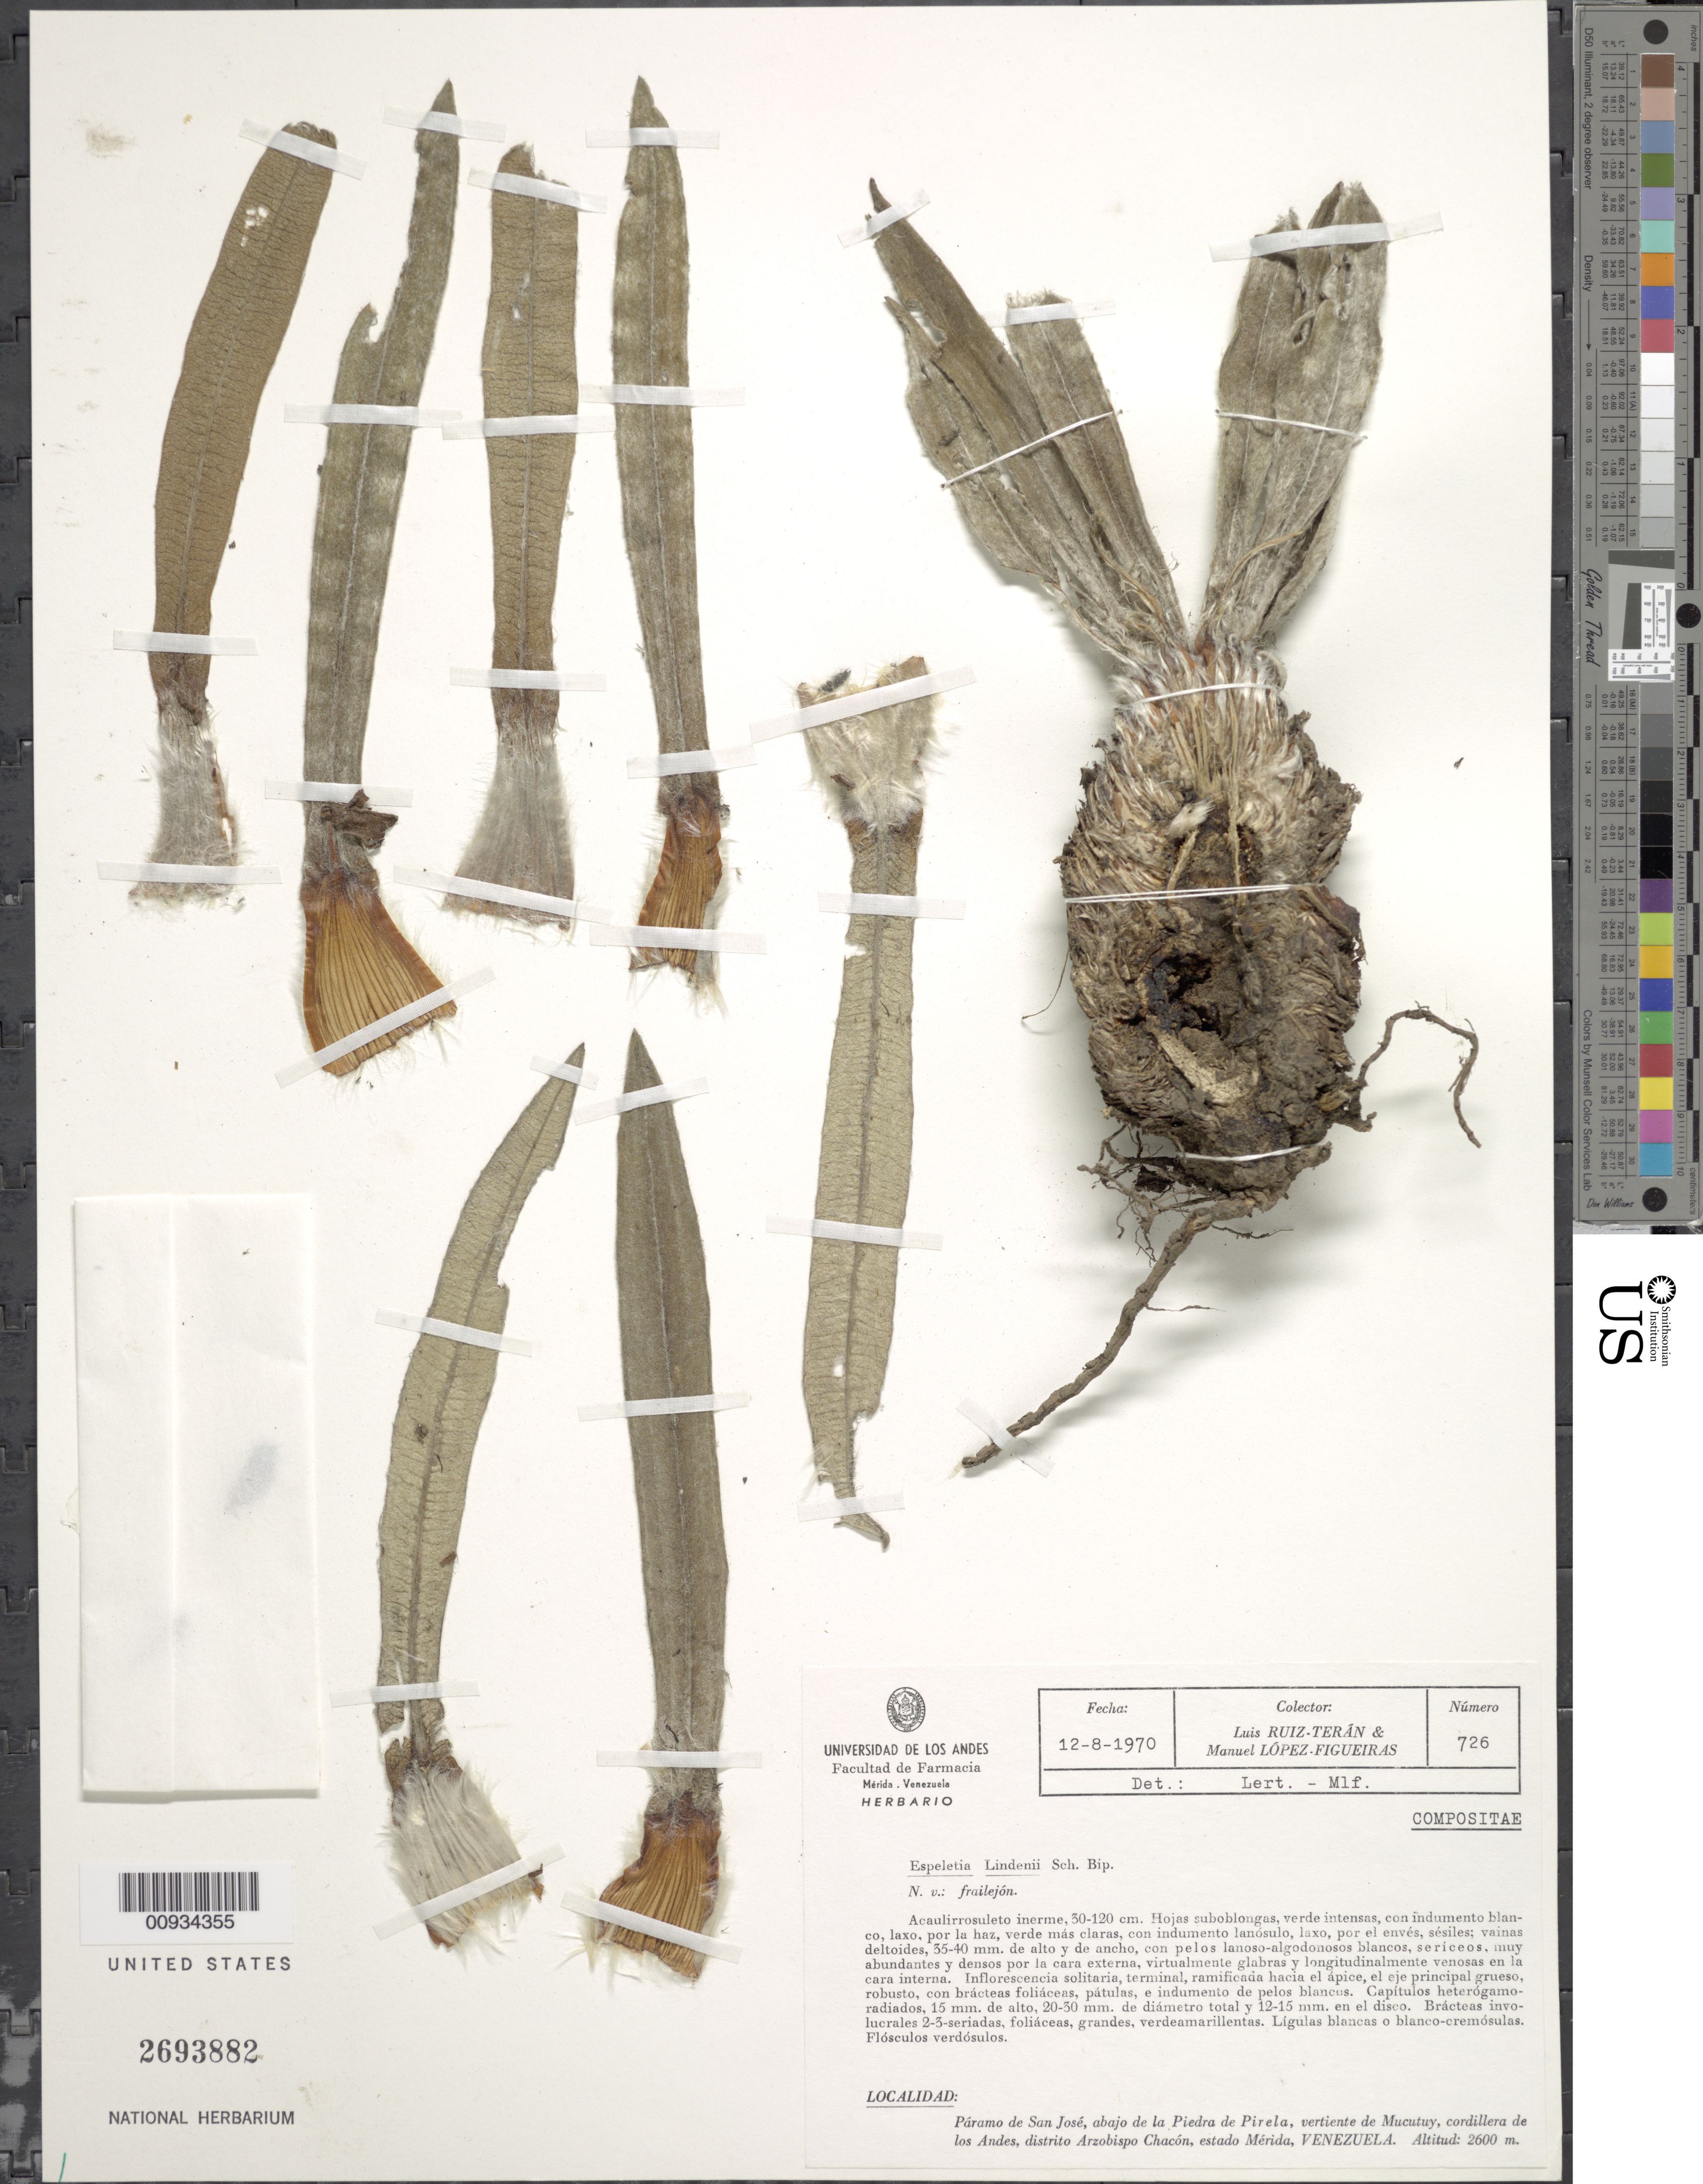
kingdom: Plantae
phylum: Tracheophyta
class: Magnoliopsida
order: Asterales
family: Asteraceae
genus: Ruilopezia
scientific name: Ruilopezia lindenii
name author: (Sch. Bip. ex Wedd.) Cuatrec.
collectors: L. E. Ruíz-Terán & M. López Figueiras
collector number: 726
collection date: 1970-08-12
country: Venezuela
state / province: Mérida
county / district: Arzobispo Chacón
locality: Páramo de San José. Páramo de San José, abajo de la Piedra de Pirela, vertiente de Mucutuy, cordillera delos Andes.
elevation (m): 2600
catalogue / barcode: US 2693882